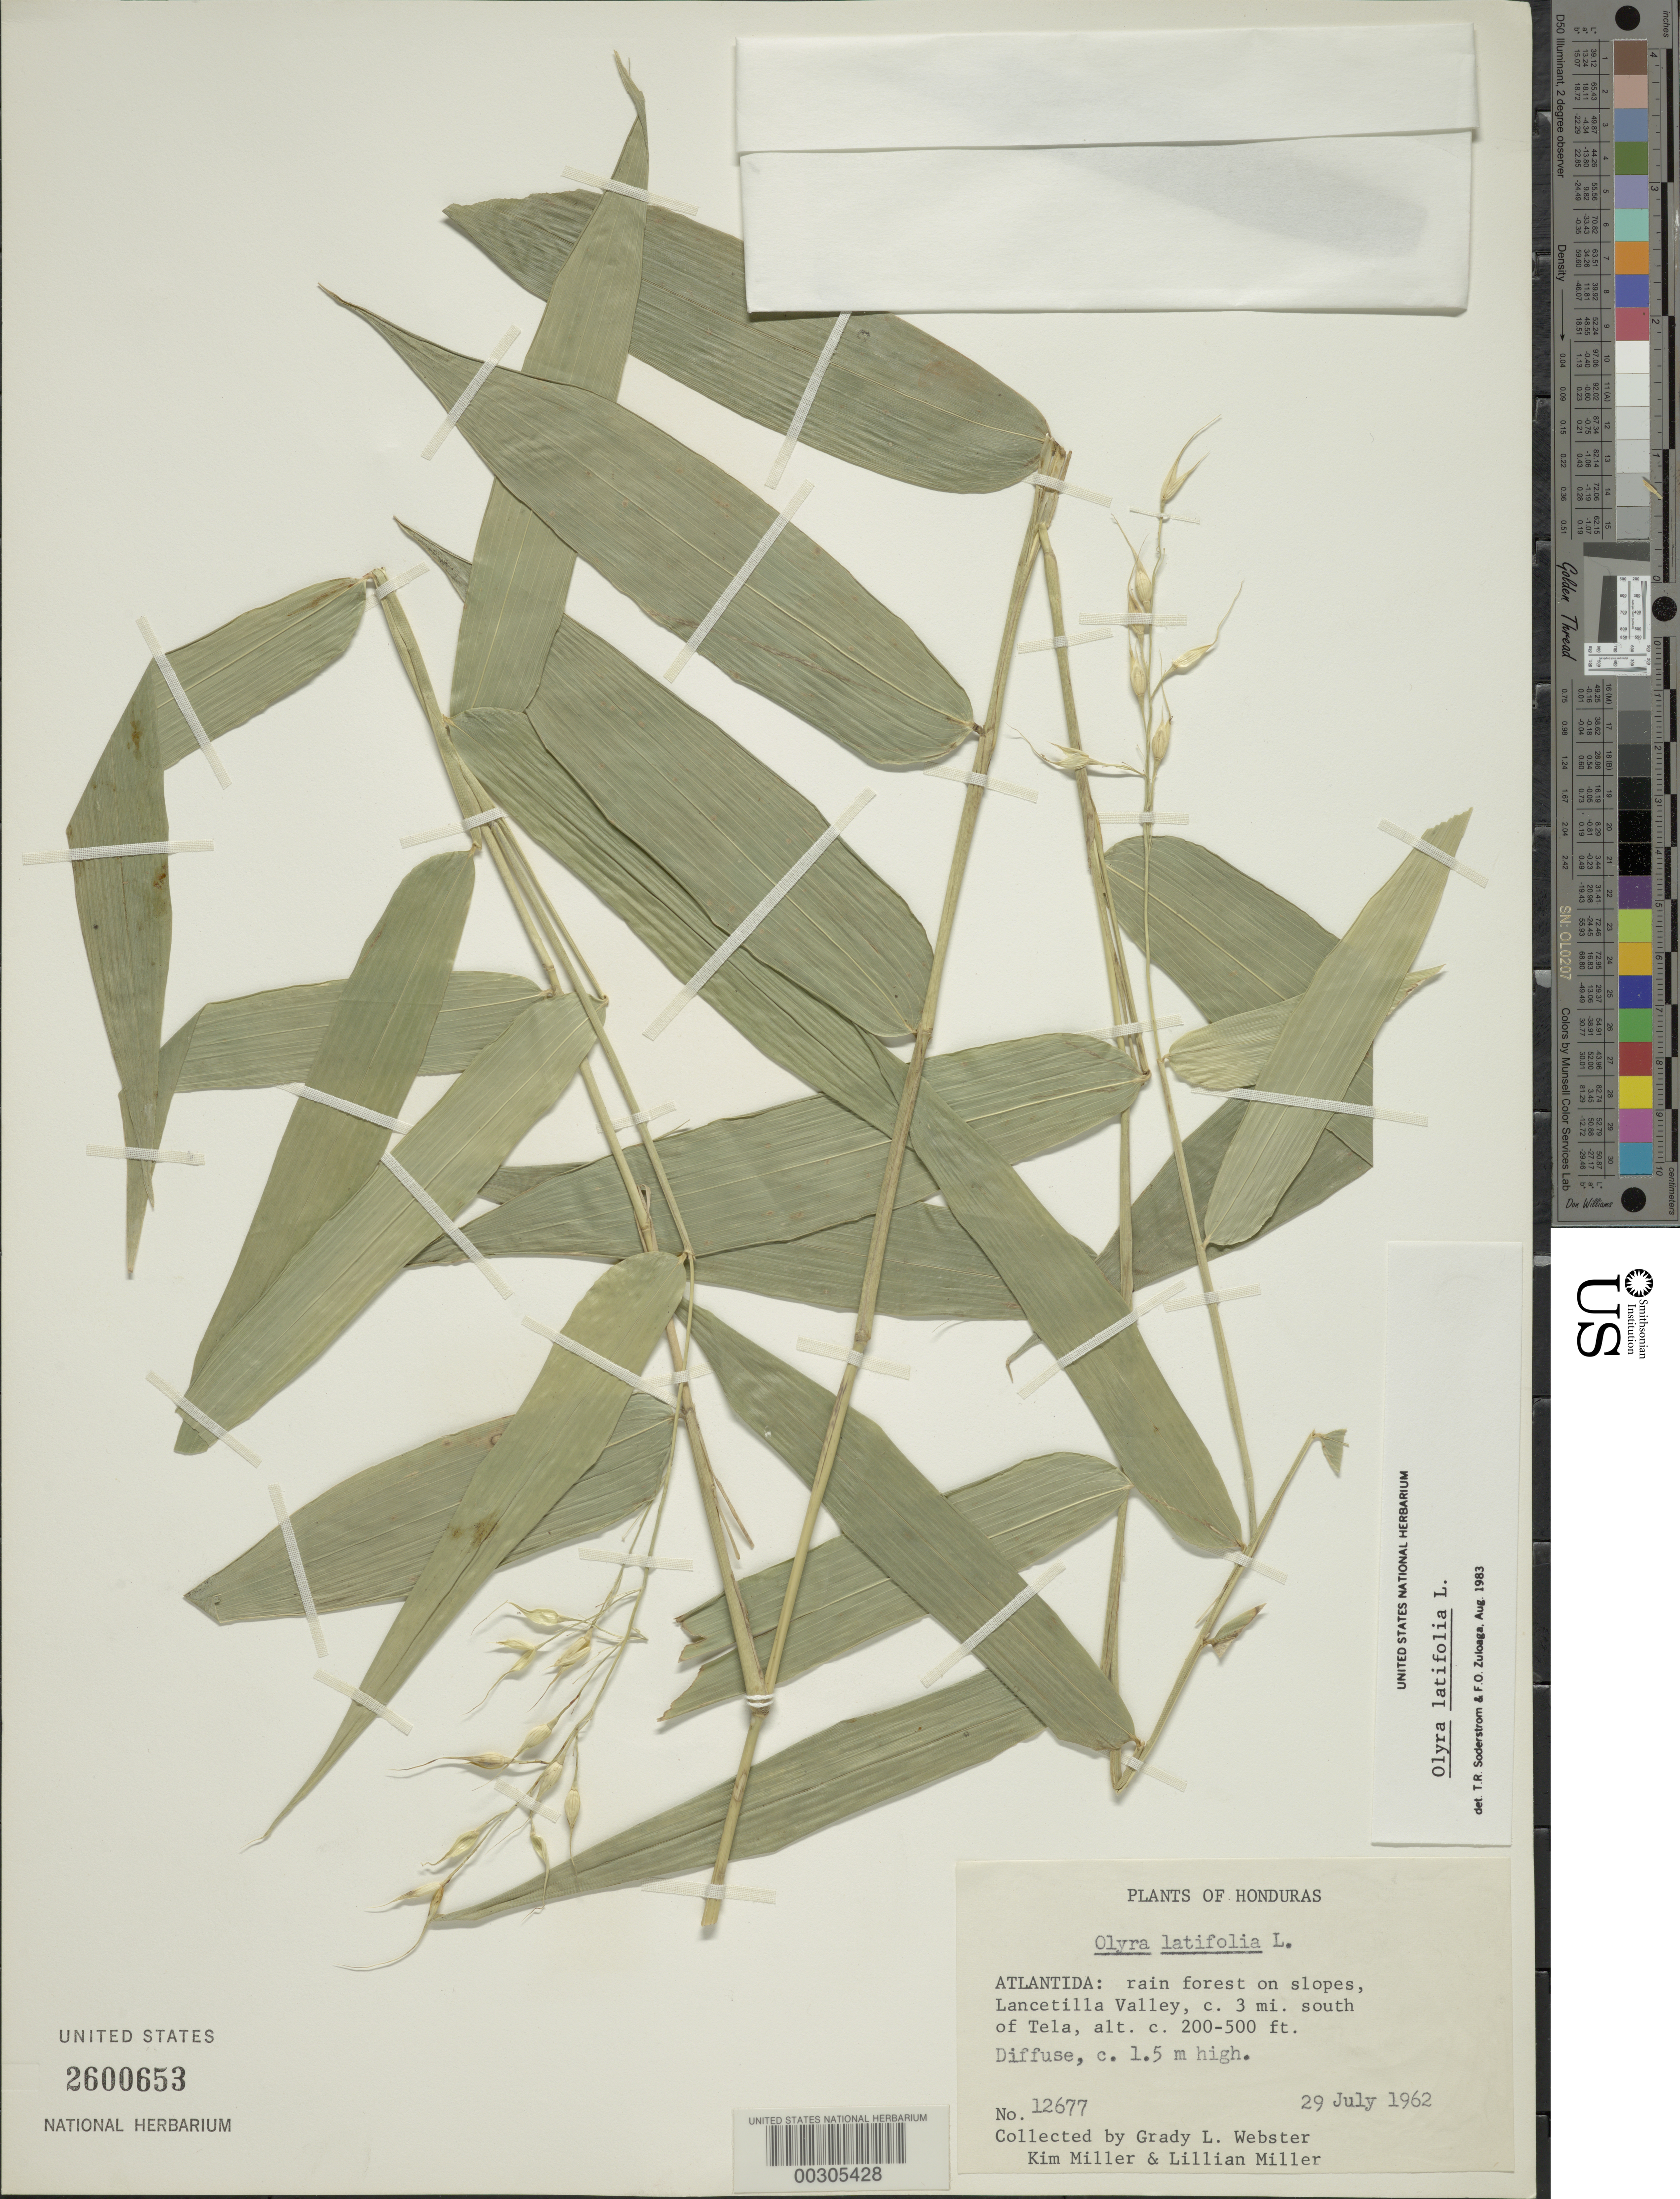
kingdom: Plantae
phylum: Tracheophyta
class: Liliopsida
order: Poales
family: Poaceae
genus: Olyra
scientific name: Olyra latifolia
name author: L.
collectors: G. L. Webster, K. I. Miller & L. Miller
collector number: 12677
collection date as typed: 29 Jul 1962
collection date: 1962-07-29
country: Honduras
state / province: Atlántida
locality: Lancetilla Valley, Tela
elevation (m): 61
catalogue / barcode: US 2600653